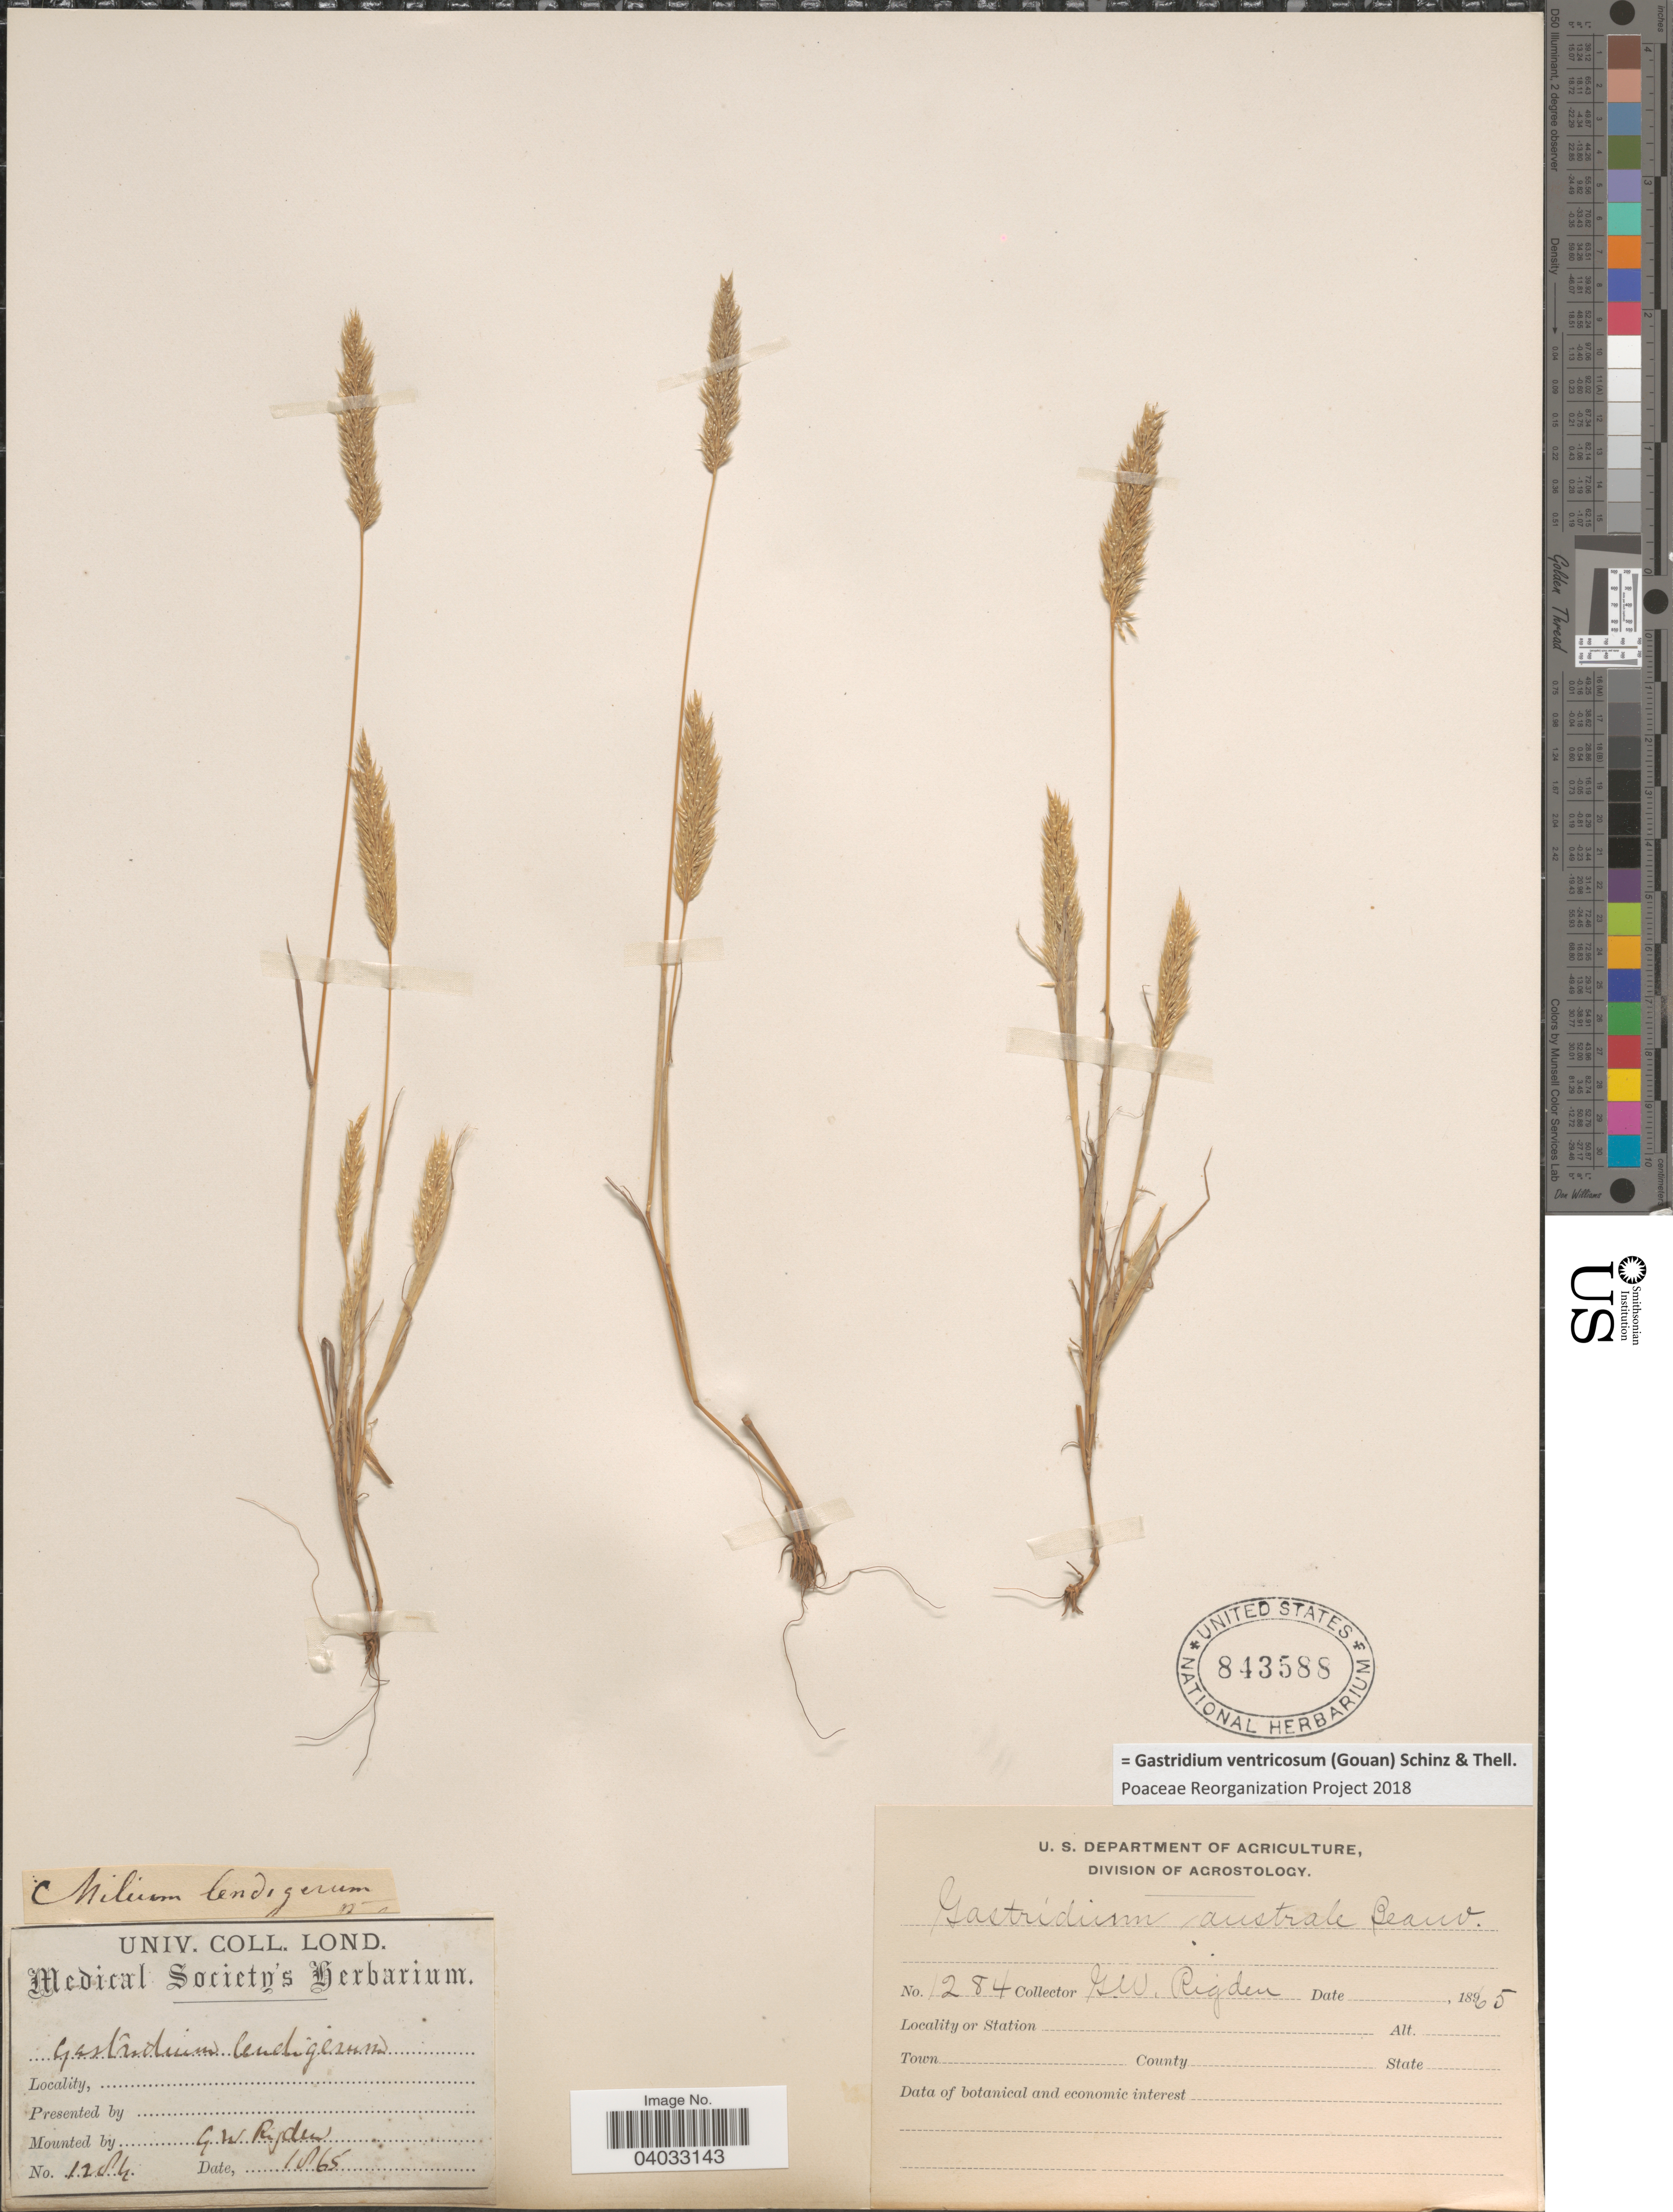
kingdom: Plantae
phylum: Tracheophyta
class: Liliopsida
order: Poales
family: Poaceae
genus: Gastridium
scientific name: Gastridium ventricosum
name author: (Gouan) Schinz & Thell.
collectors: G. Rigden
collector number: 1284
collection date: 1865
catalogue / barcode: US 843588